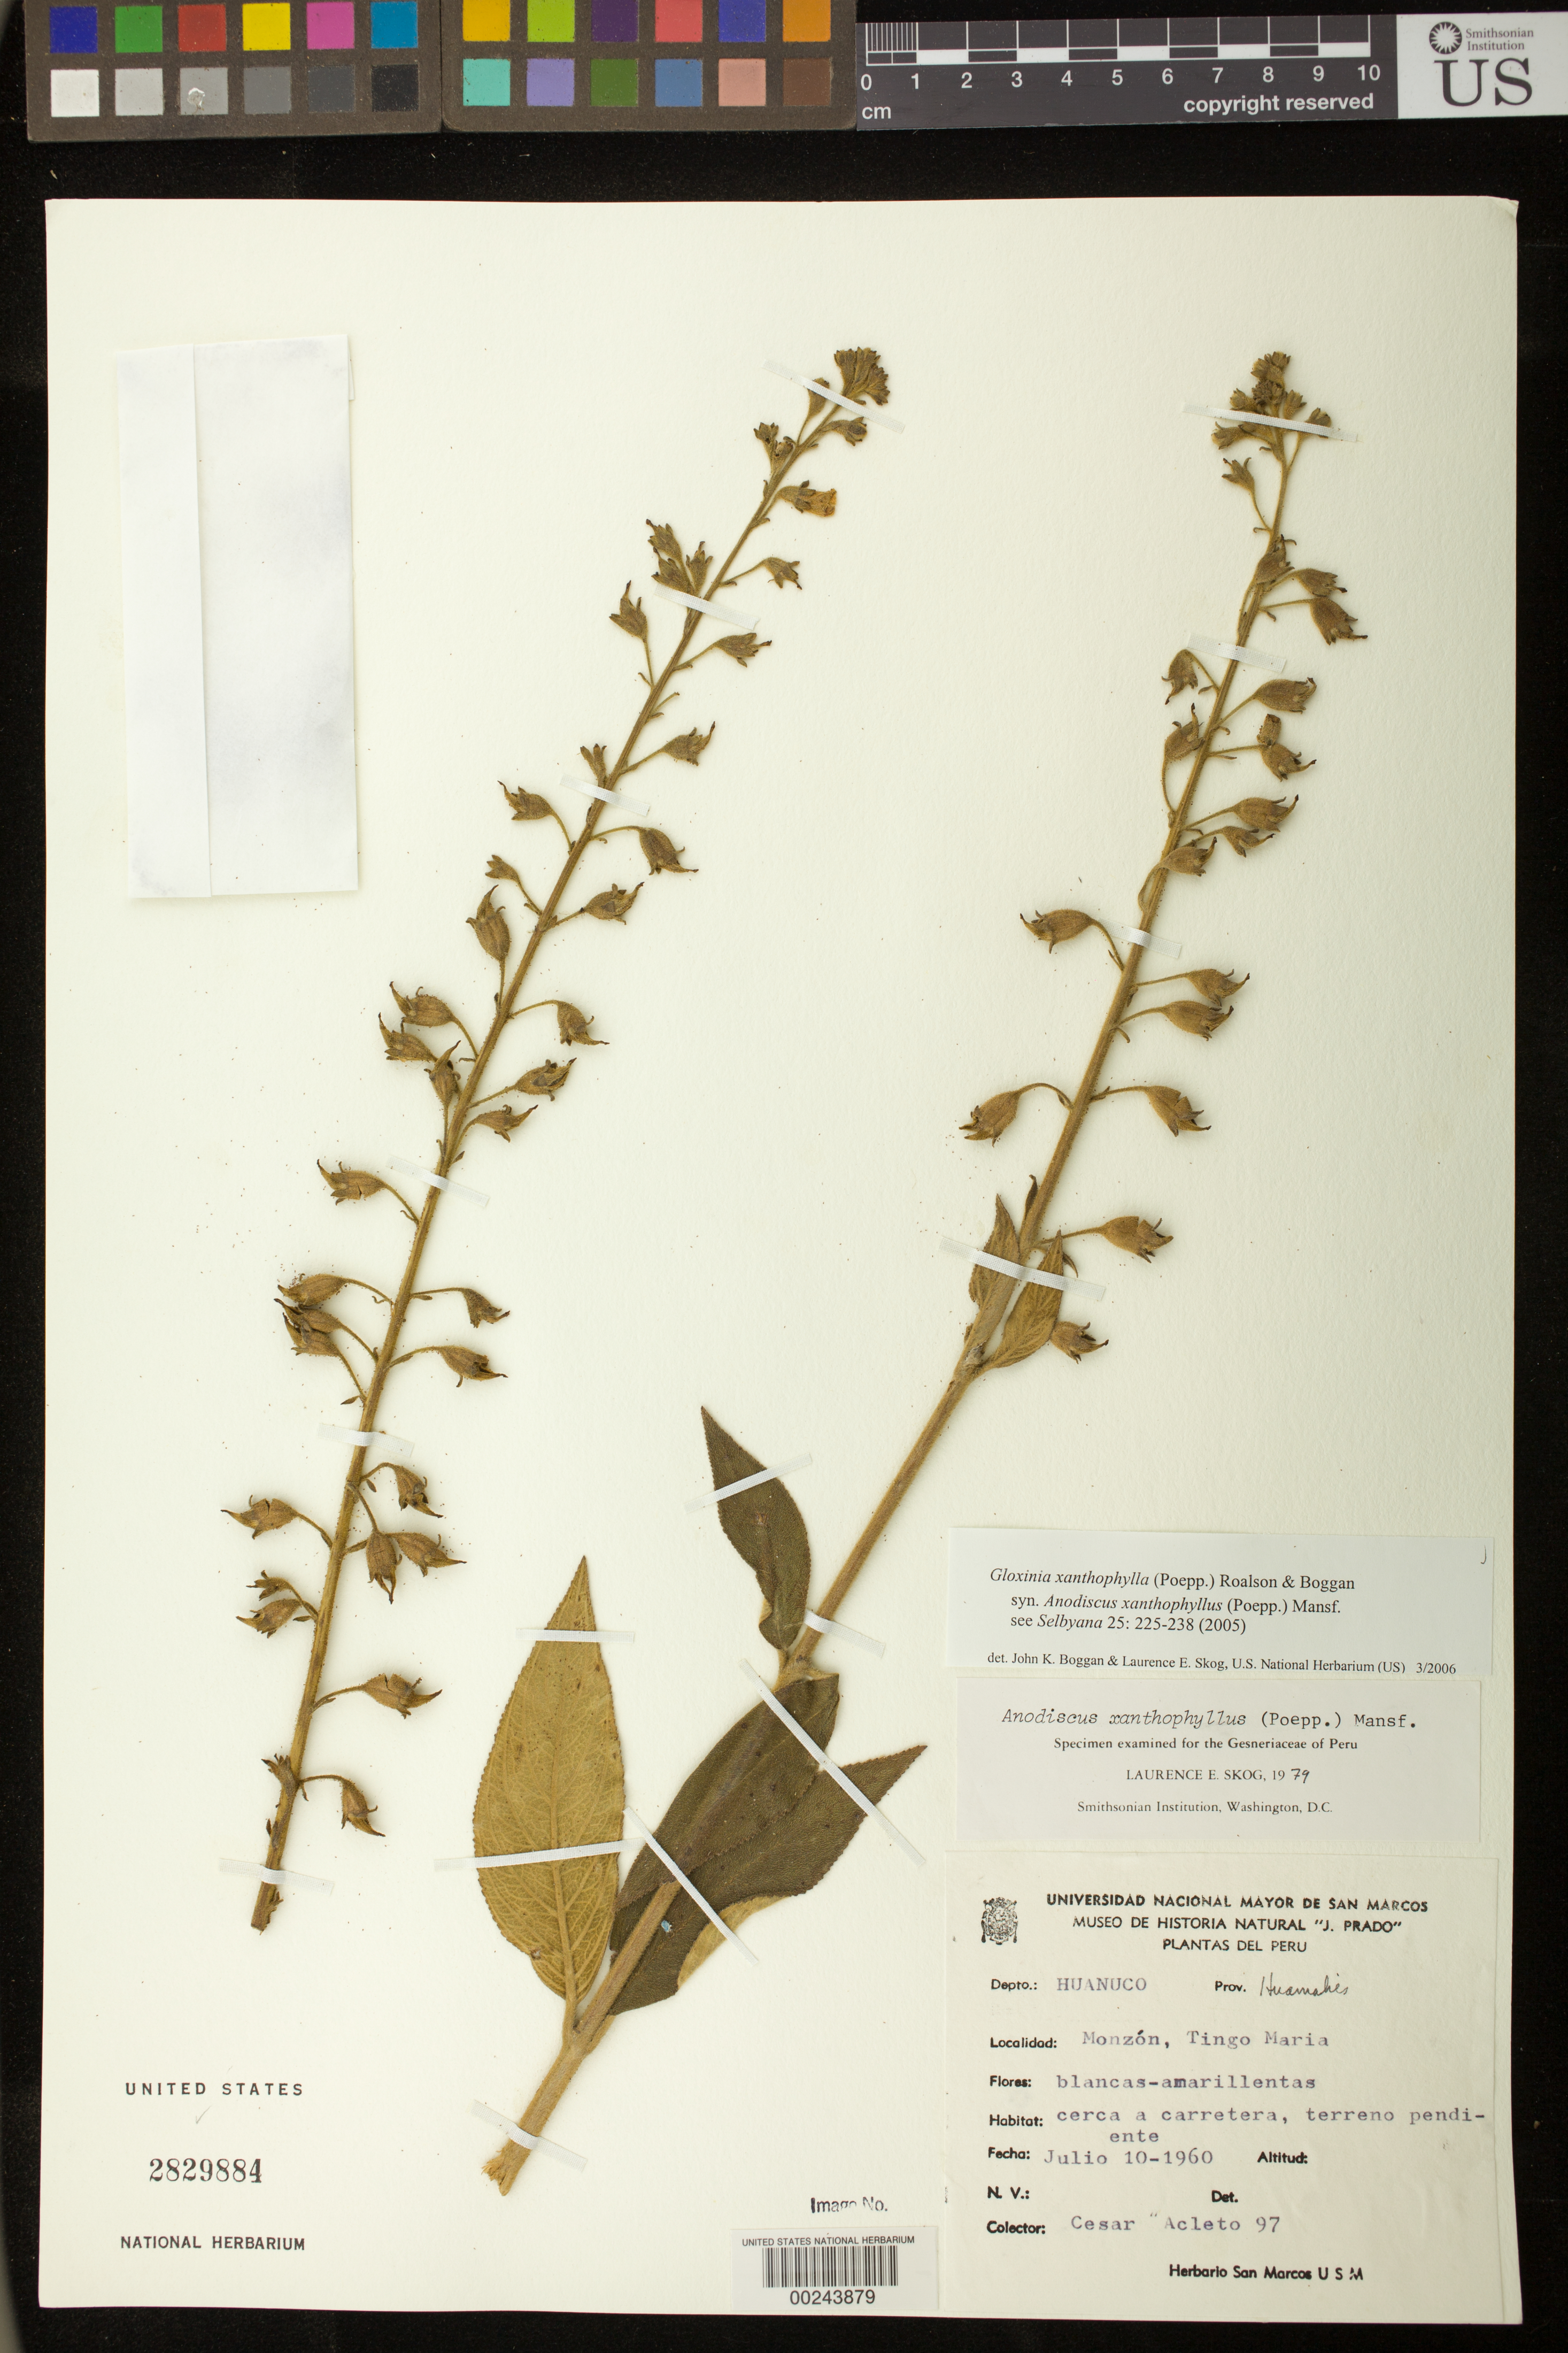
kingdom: Plantae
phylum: Tracheophyta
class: Magnoliopsida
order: Lamiales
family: Gesneriaceae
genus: Gloxinia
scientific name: Gloxinia xanthophylla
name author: (Poepp.) Roalson & Boggan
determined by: Boggan, J. K.; Skog, L. E.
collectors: C. Acleto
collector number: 97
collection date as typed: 10 Jul 1960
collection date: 1960-07-10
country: Peru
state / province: Huánuco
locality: Prov. Huamalies; Monzon, Tingo Maria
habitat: Near the highway, ...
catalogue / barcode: US 2829884